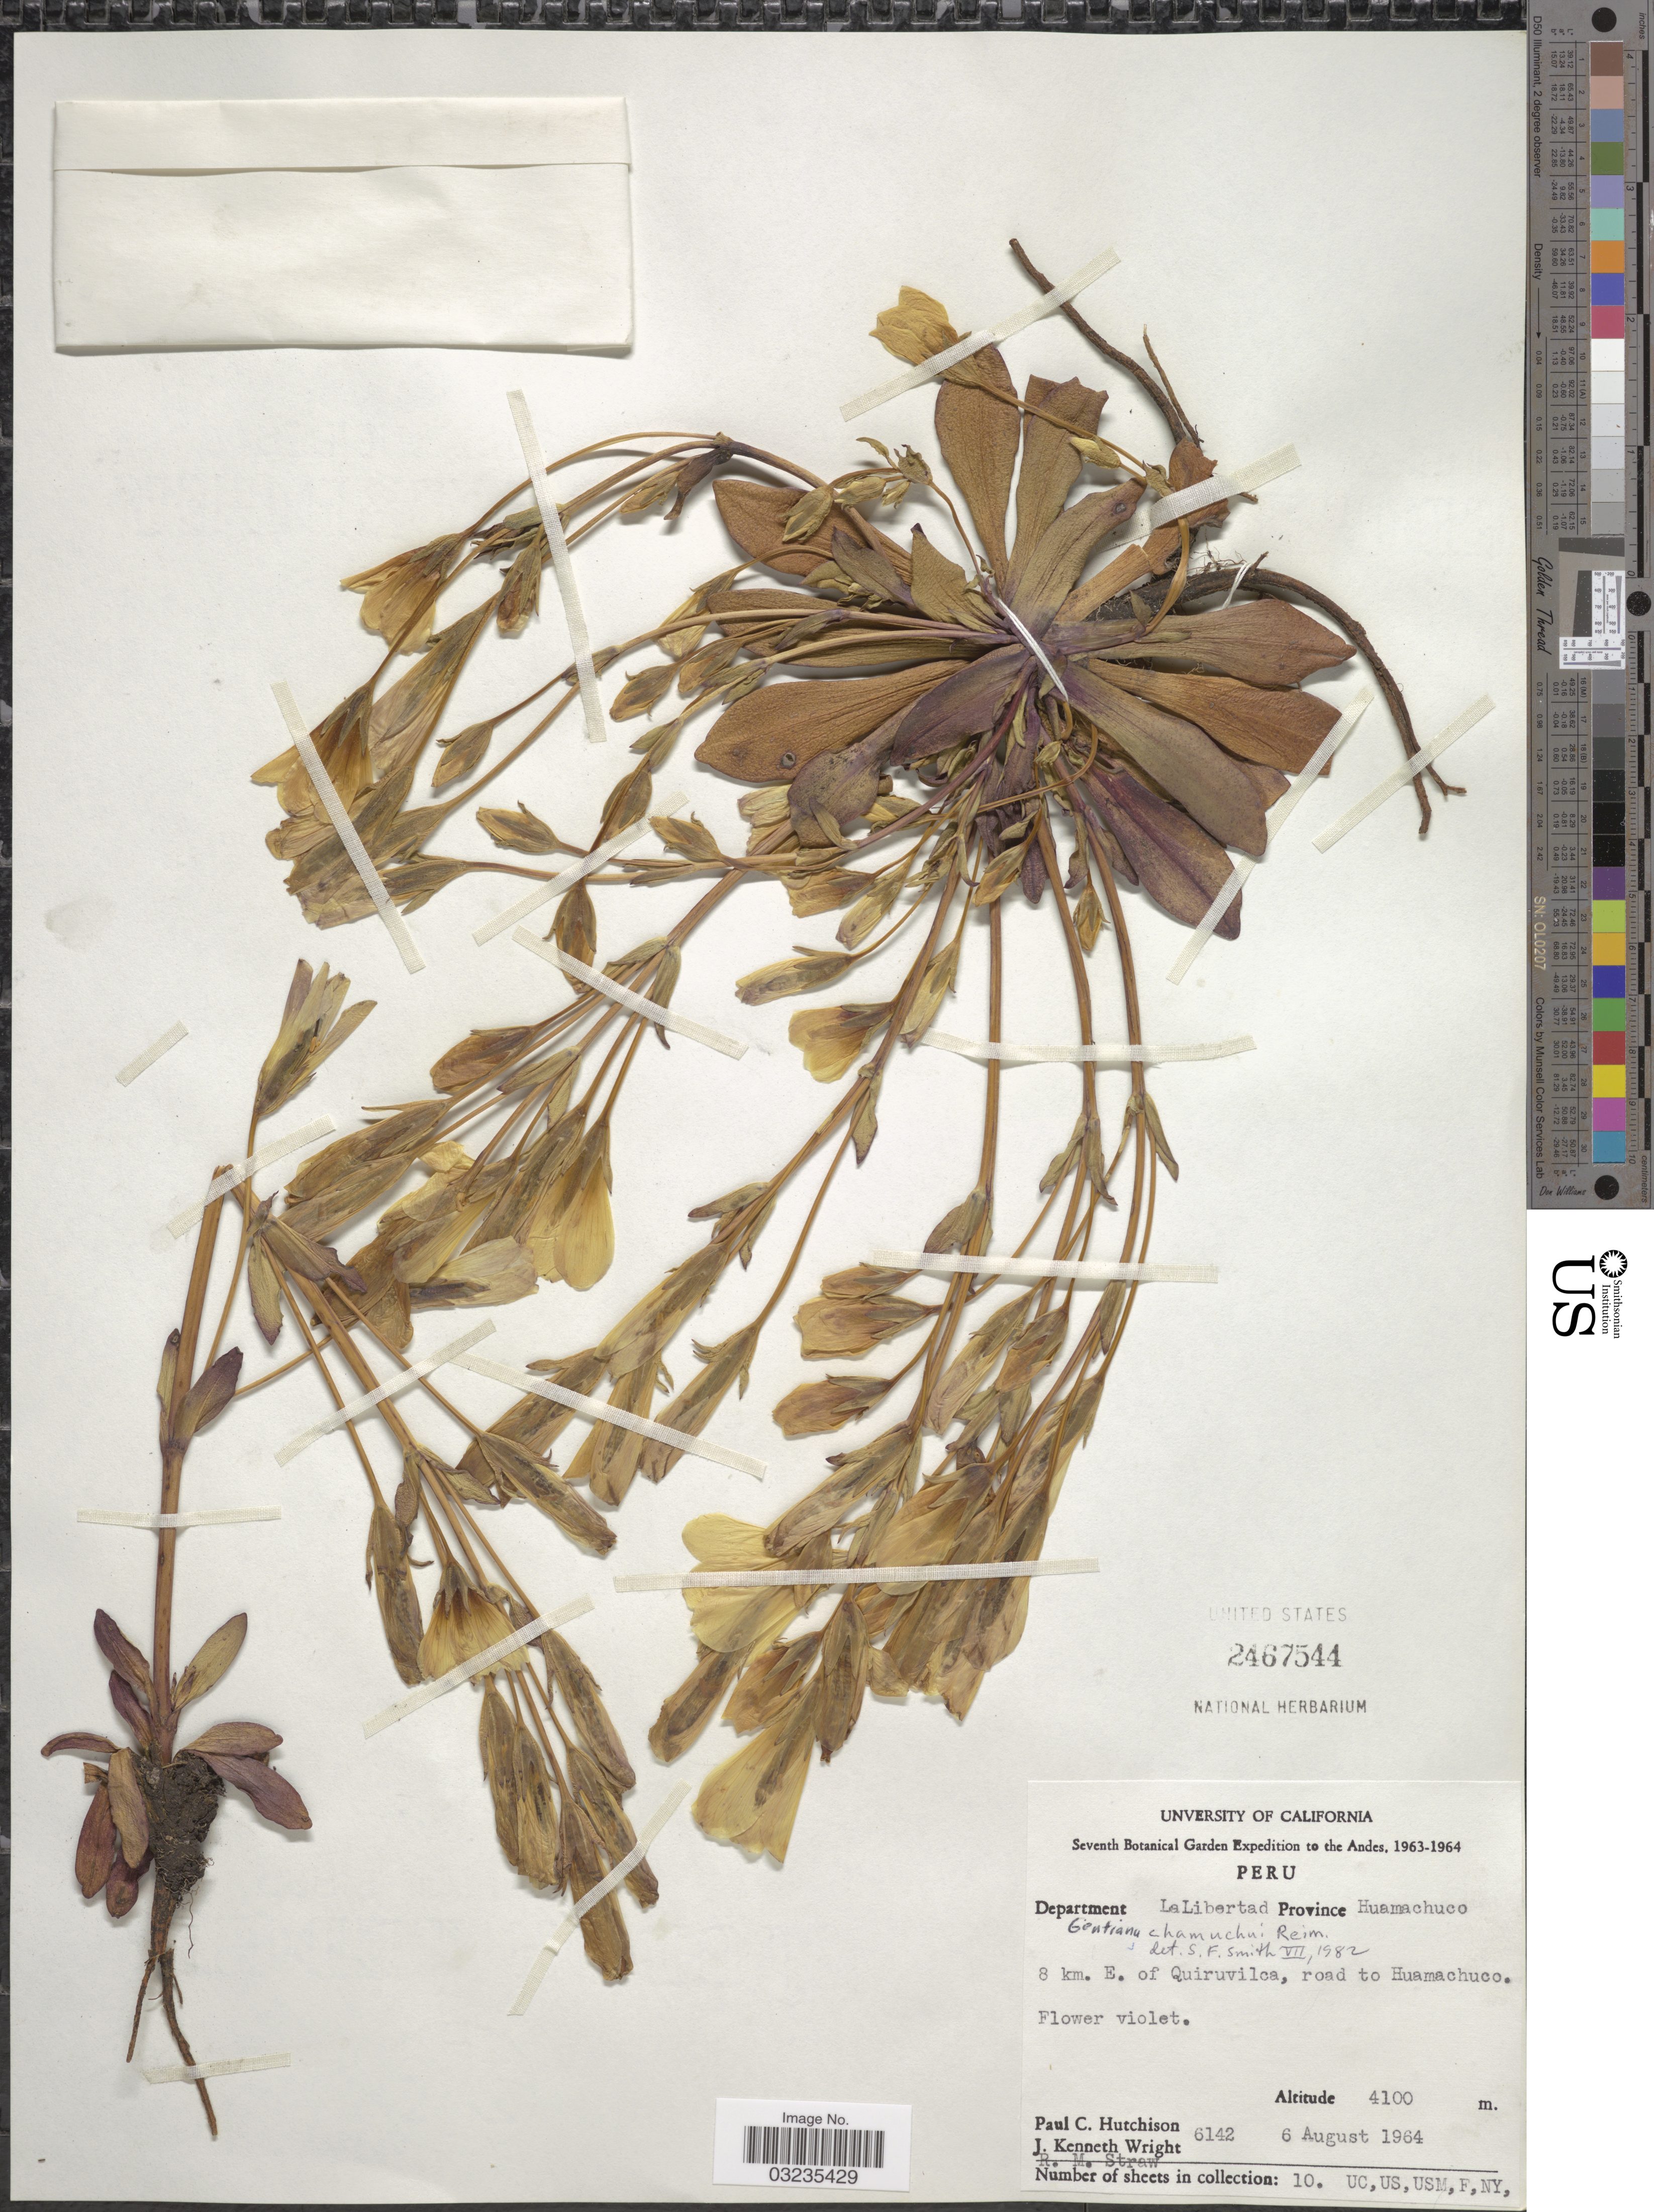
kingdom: Plantae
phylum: Tracheophyta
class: Magnoliopsida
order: Gentianales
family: Gentianaceae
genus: Gentiana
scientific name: Gentiana chamuchui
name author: Reimers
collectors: P. C. Hutchison, J. K. Wright & K. Straw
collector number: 6142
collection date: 1964-08-06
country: Peru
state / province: La Libertad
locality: Andes. Departament La Libertad. Province Huamachuco. 8 km. E. of Quiruvilca, road to Huamachuco.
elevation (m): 4100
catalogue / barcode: US 2467544